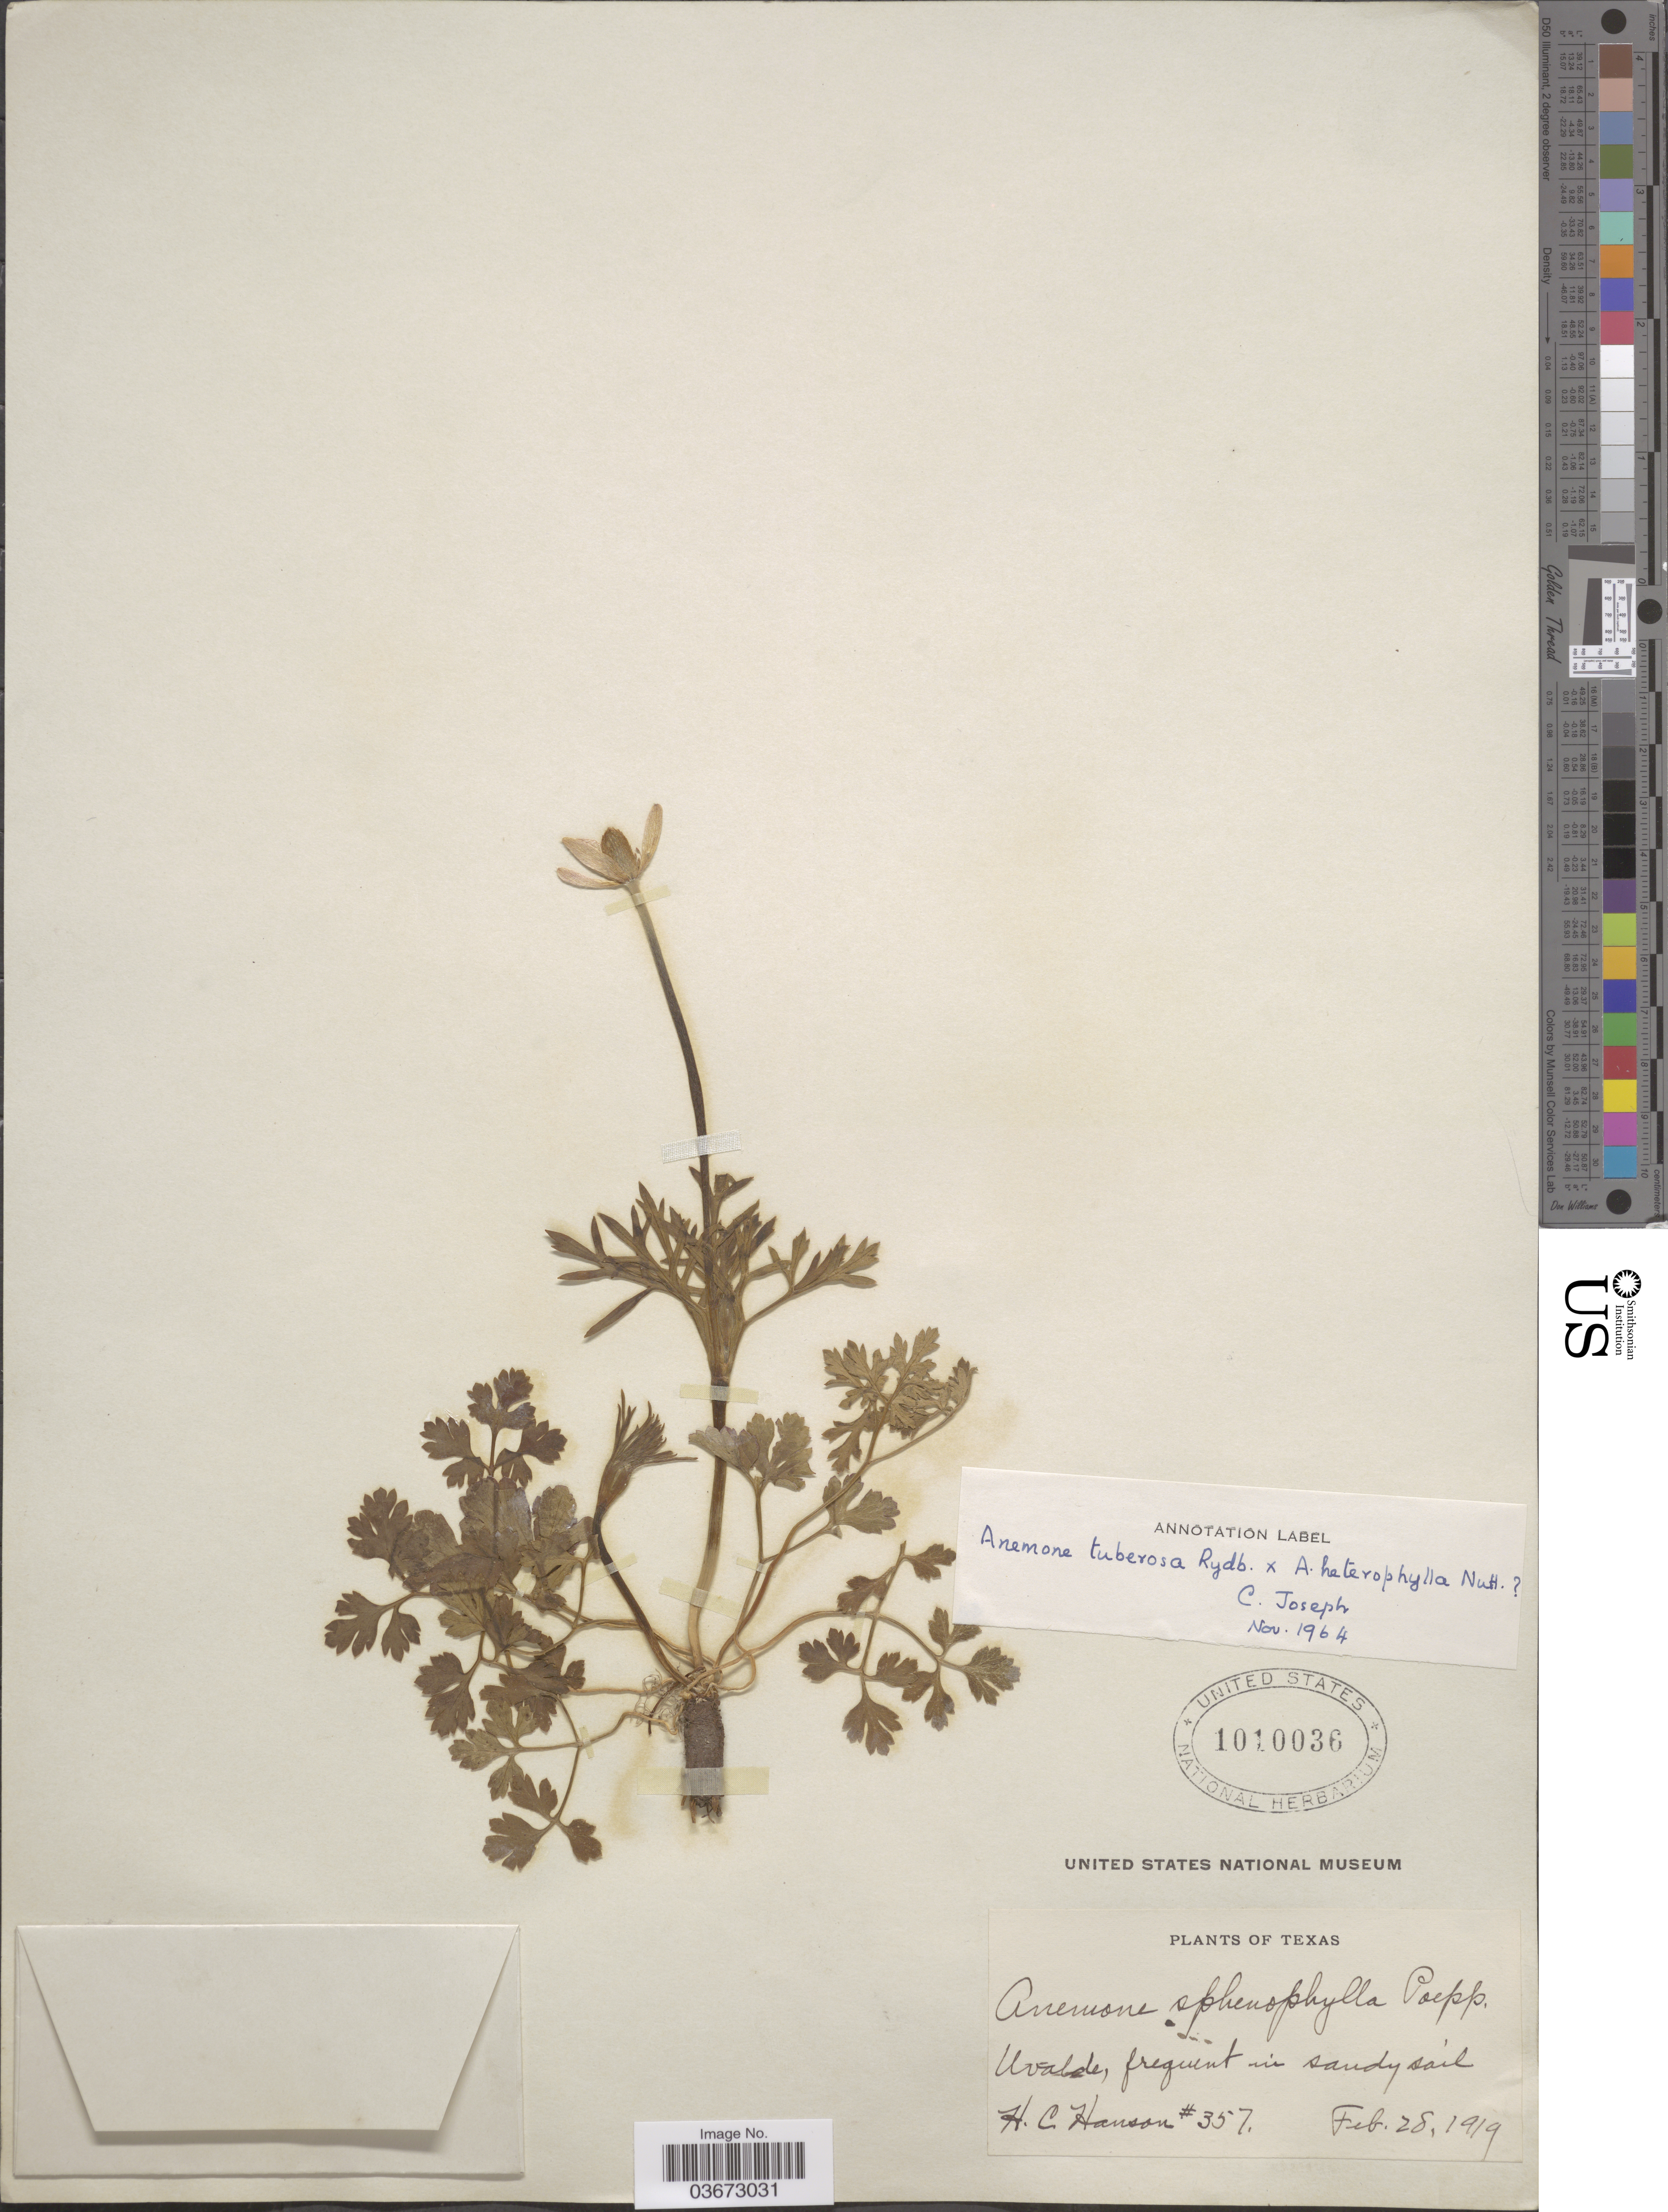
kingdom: Plantae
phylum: Tracheophyta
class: Magnoliopsida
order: Ranunculales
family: Ranunculaceae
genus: Anemone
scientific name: Anemone tuberosa x A. heterophylla Nutt. & Alph. Wood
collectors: H. Hanson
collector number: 357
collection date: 1919-02-28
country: United States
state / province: Texas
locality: Uvalde, frequent in sandy soil.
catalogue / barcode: US 1010036